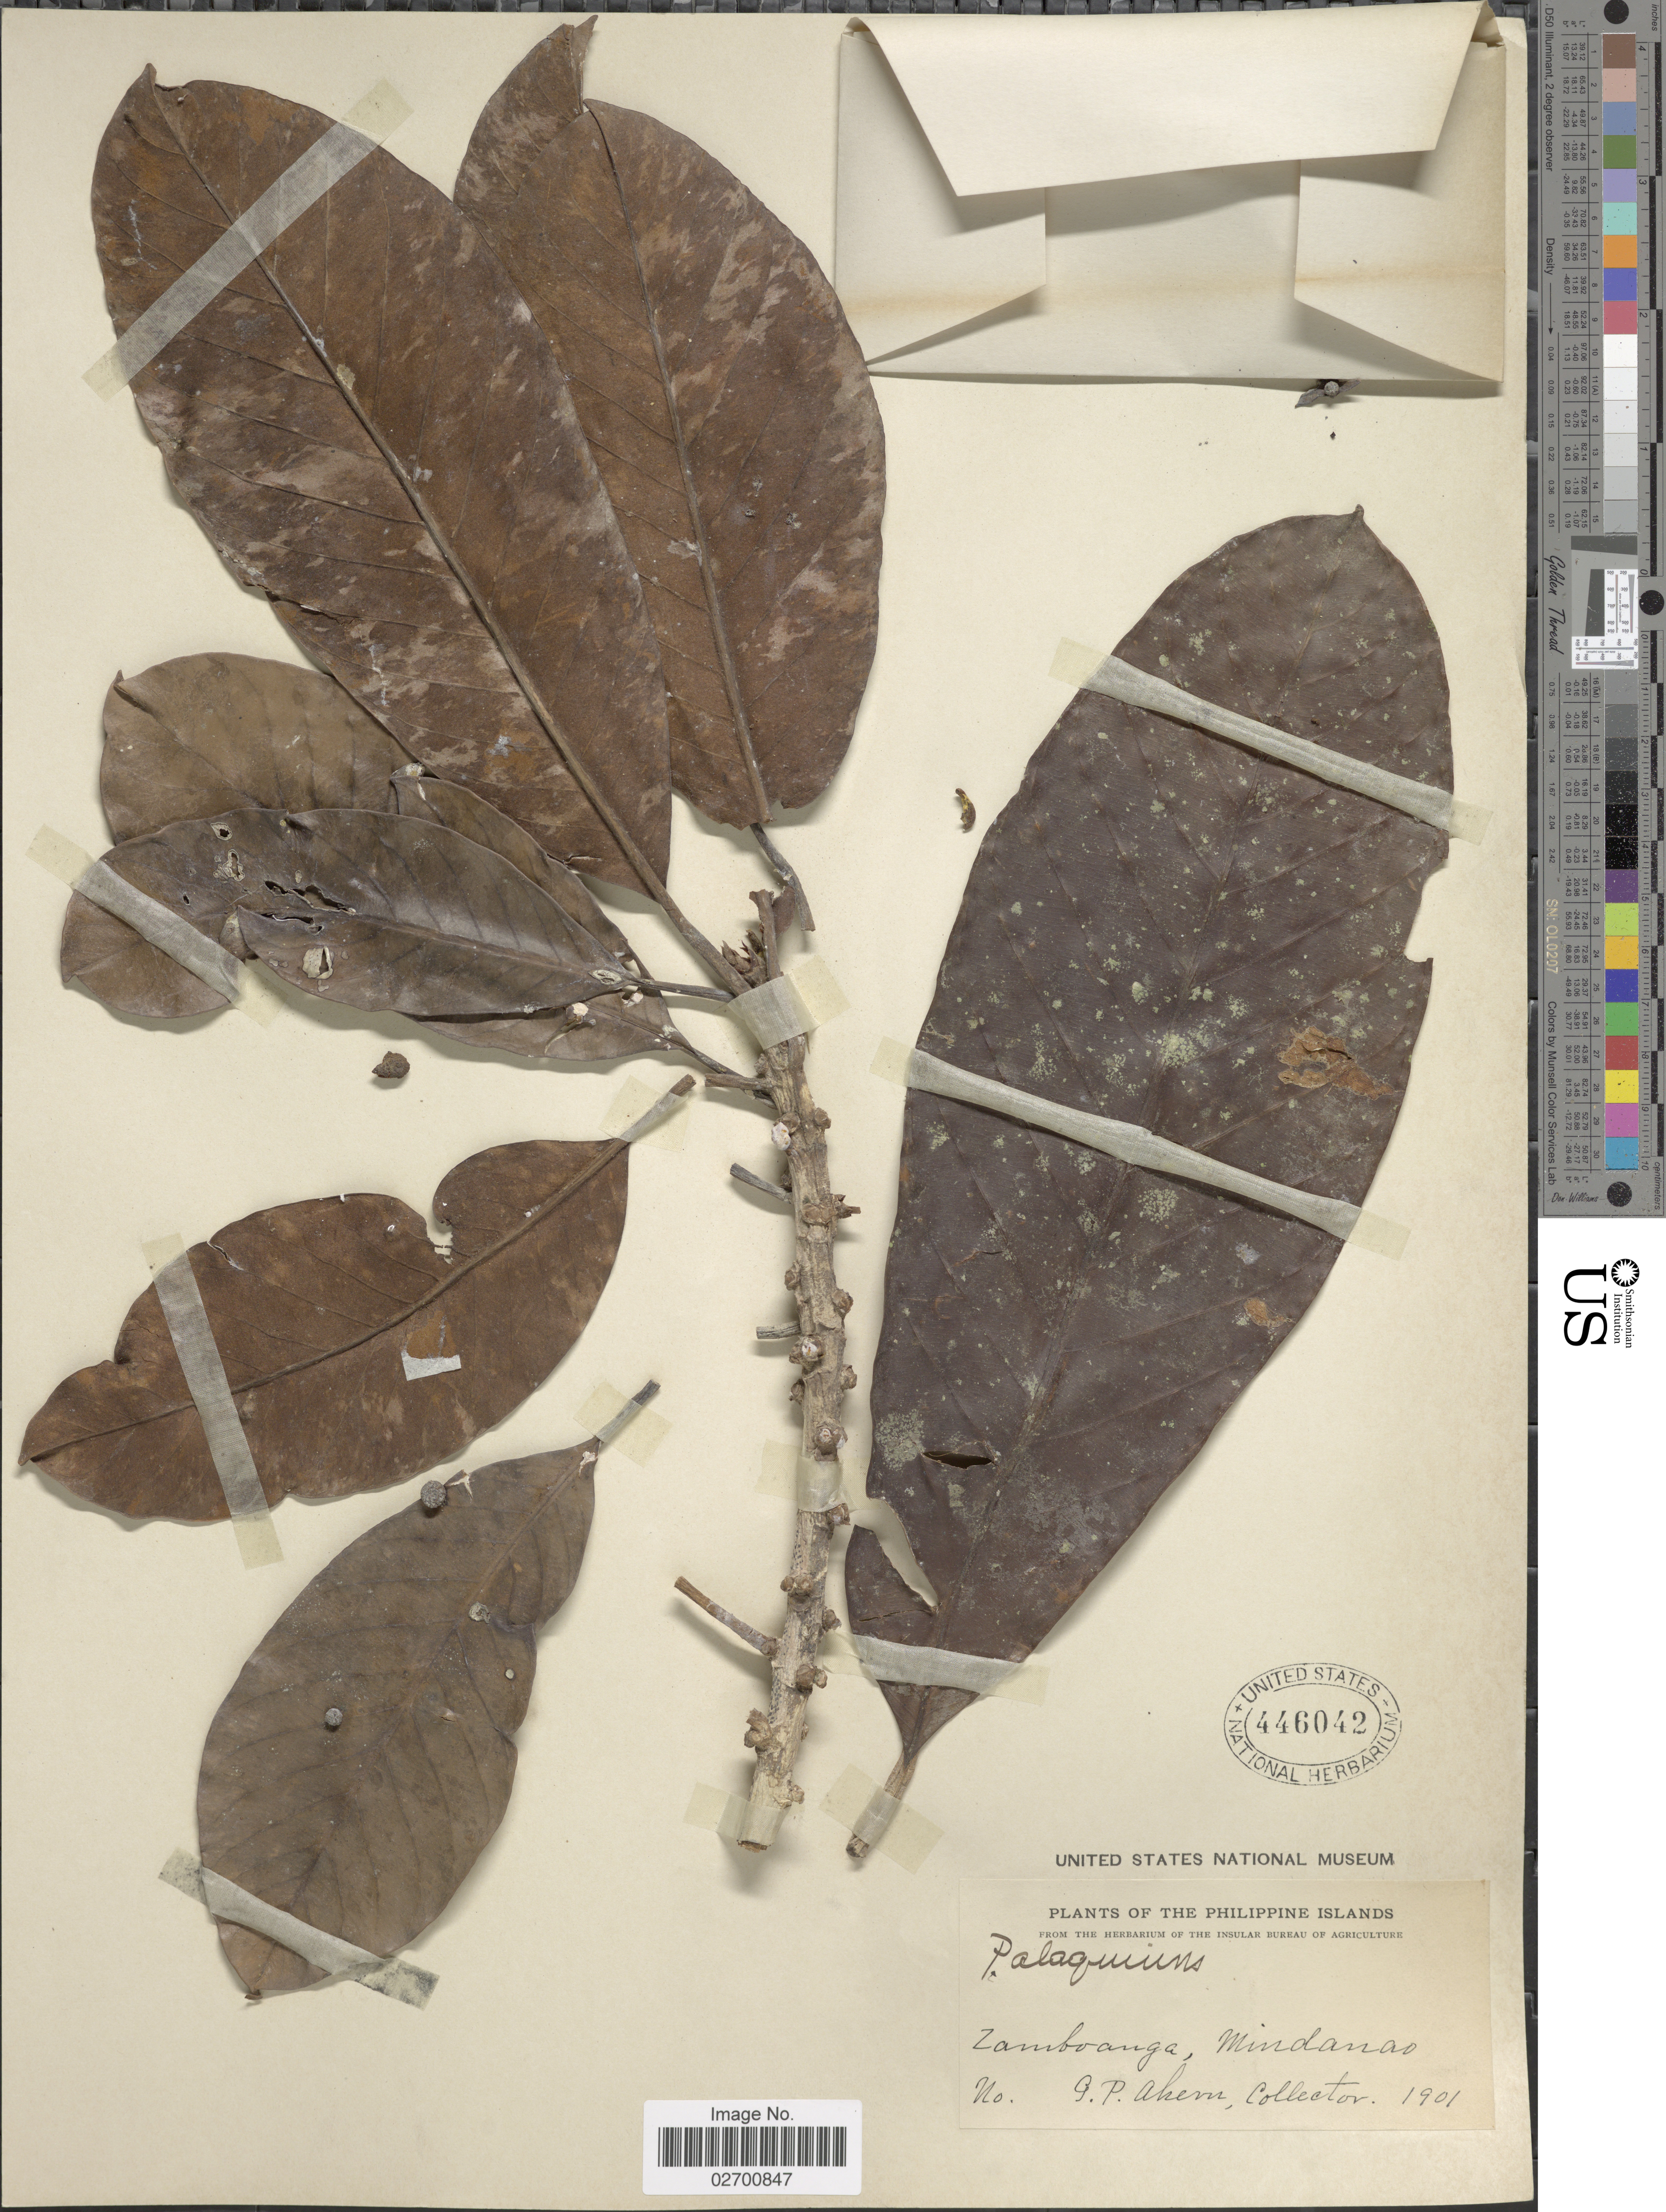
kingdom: Plantae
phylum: Tracheophyta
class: Magnoliopsida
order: Ericales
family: Sapotaceae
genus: Palaquium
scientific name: Palaquium ahernianum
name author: Merr.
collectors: G. Ahern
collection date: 1901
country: Philippines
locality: Zamboanga, Mindanao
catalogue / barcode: US 446042